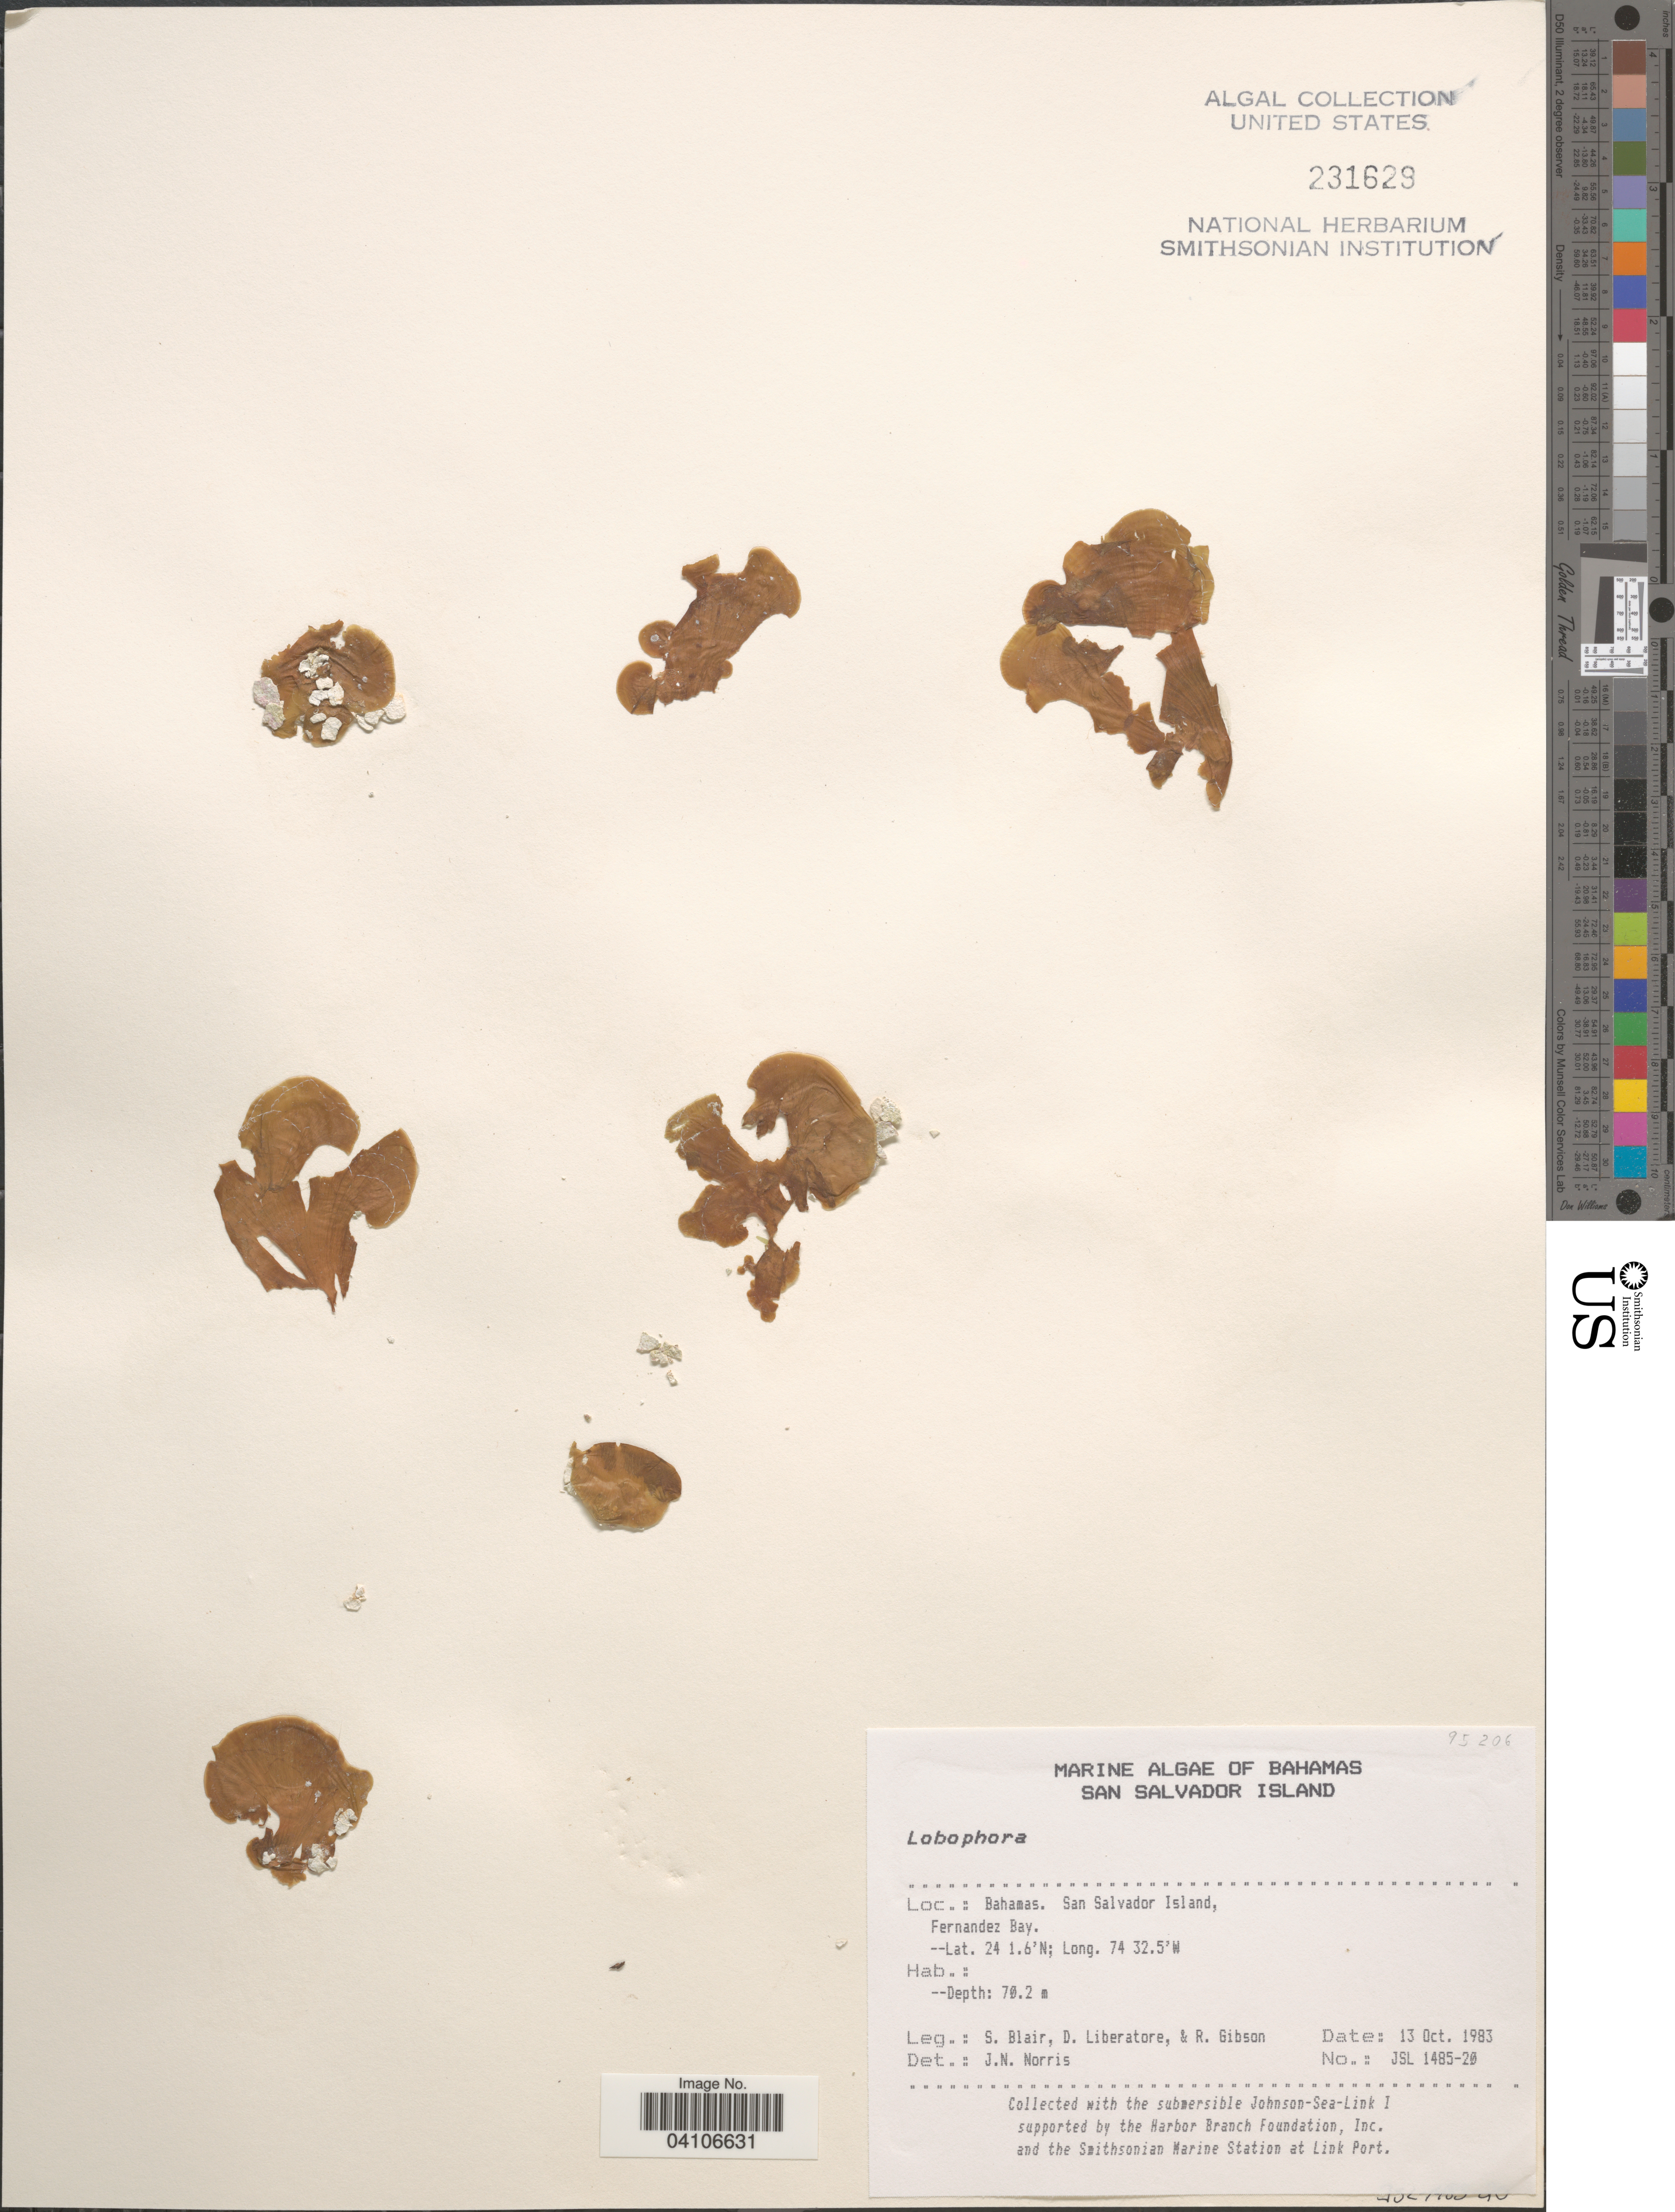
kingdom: Chromista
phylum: Ochrophyta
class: Phaeophyceae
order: Dictyotales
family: Dictyotaceae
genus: Lobophora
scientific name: Lobophora sp.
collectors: S. M. Blair, D. Liberatore & R. Gibson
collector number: JSL 1485-20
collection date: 1983-10-13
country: Bahamas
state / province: San Salvador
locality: San Salvador Island, Fernandez Bay.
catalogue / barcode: US 231629